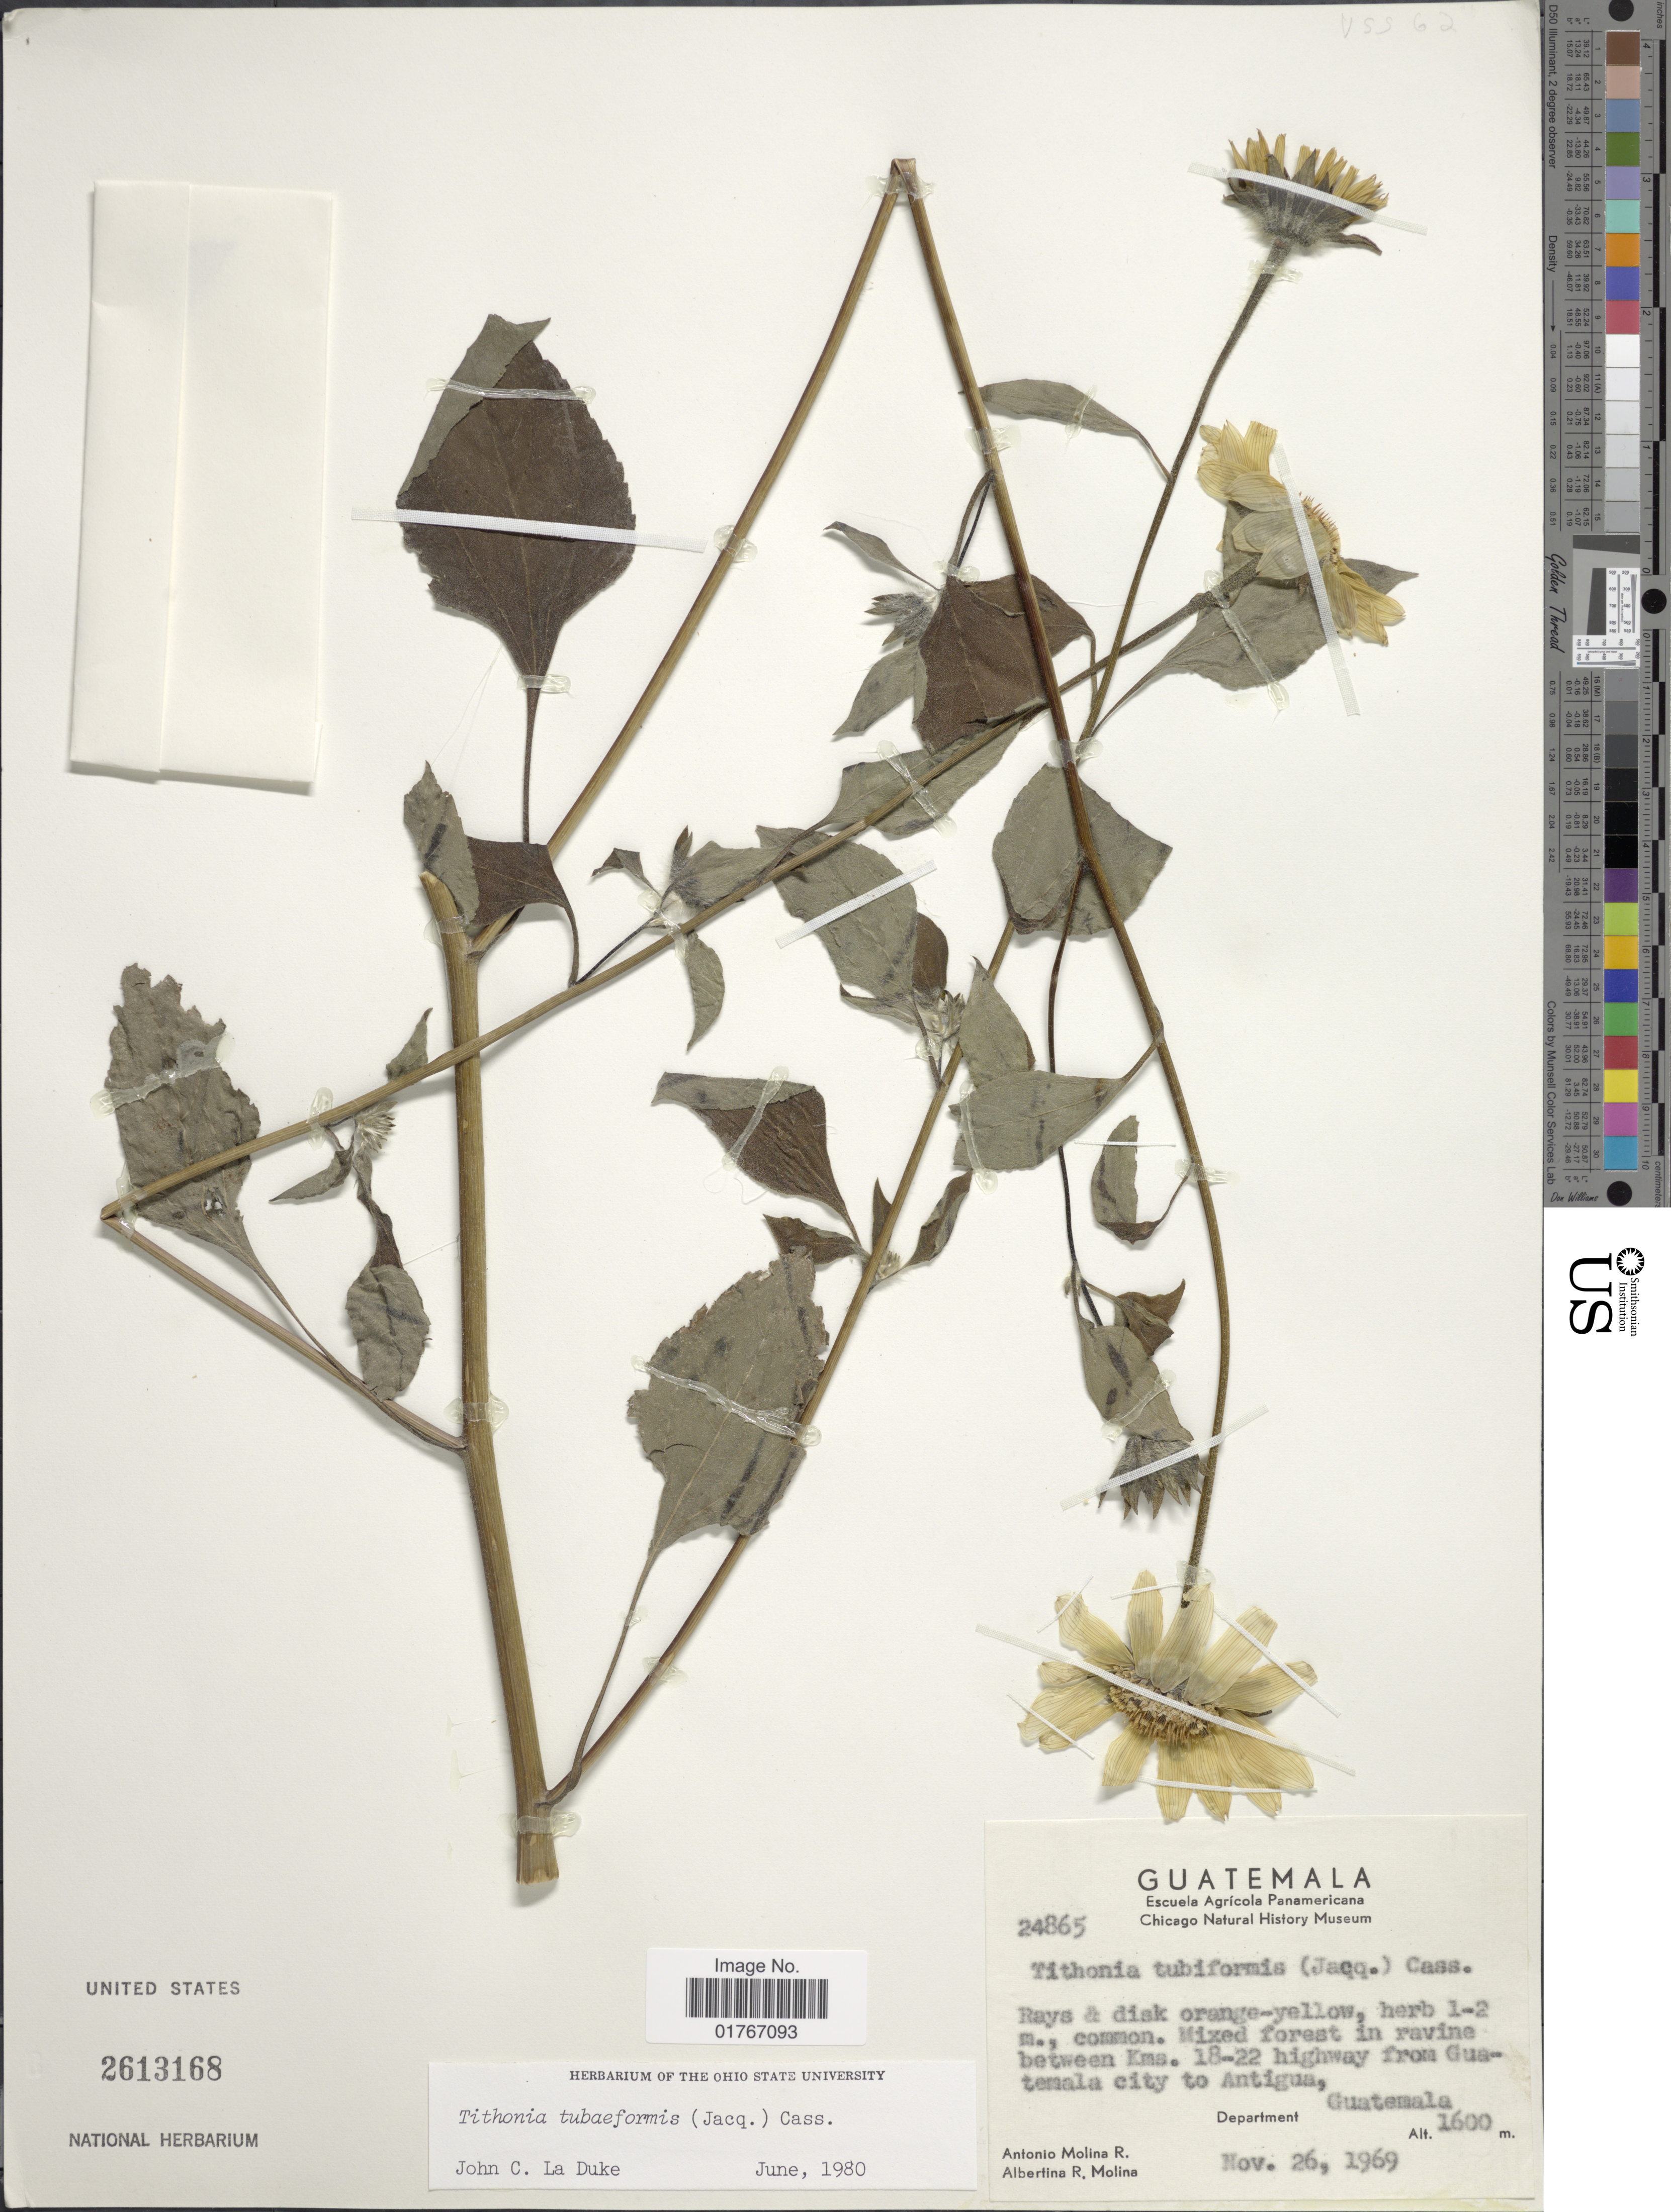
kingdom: Plantae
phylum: Tracheophyta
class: Magnoliopsida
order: Asterales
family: Asteraceae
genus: Tithonia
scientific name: Tithonia tubaeformis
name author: (Jacq.) Cass.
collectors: A. Molina R. & A. R. Molina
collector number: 24865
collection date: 1969-11-26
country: Guatemala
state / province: Guatemala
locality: Mixed forest in ravine between Kms. 18-22 highway from Guatemala city to Antigua, Department Guatemala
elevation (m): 1600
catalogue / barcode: US 2613168